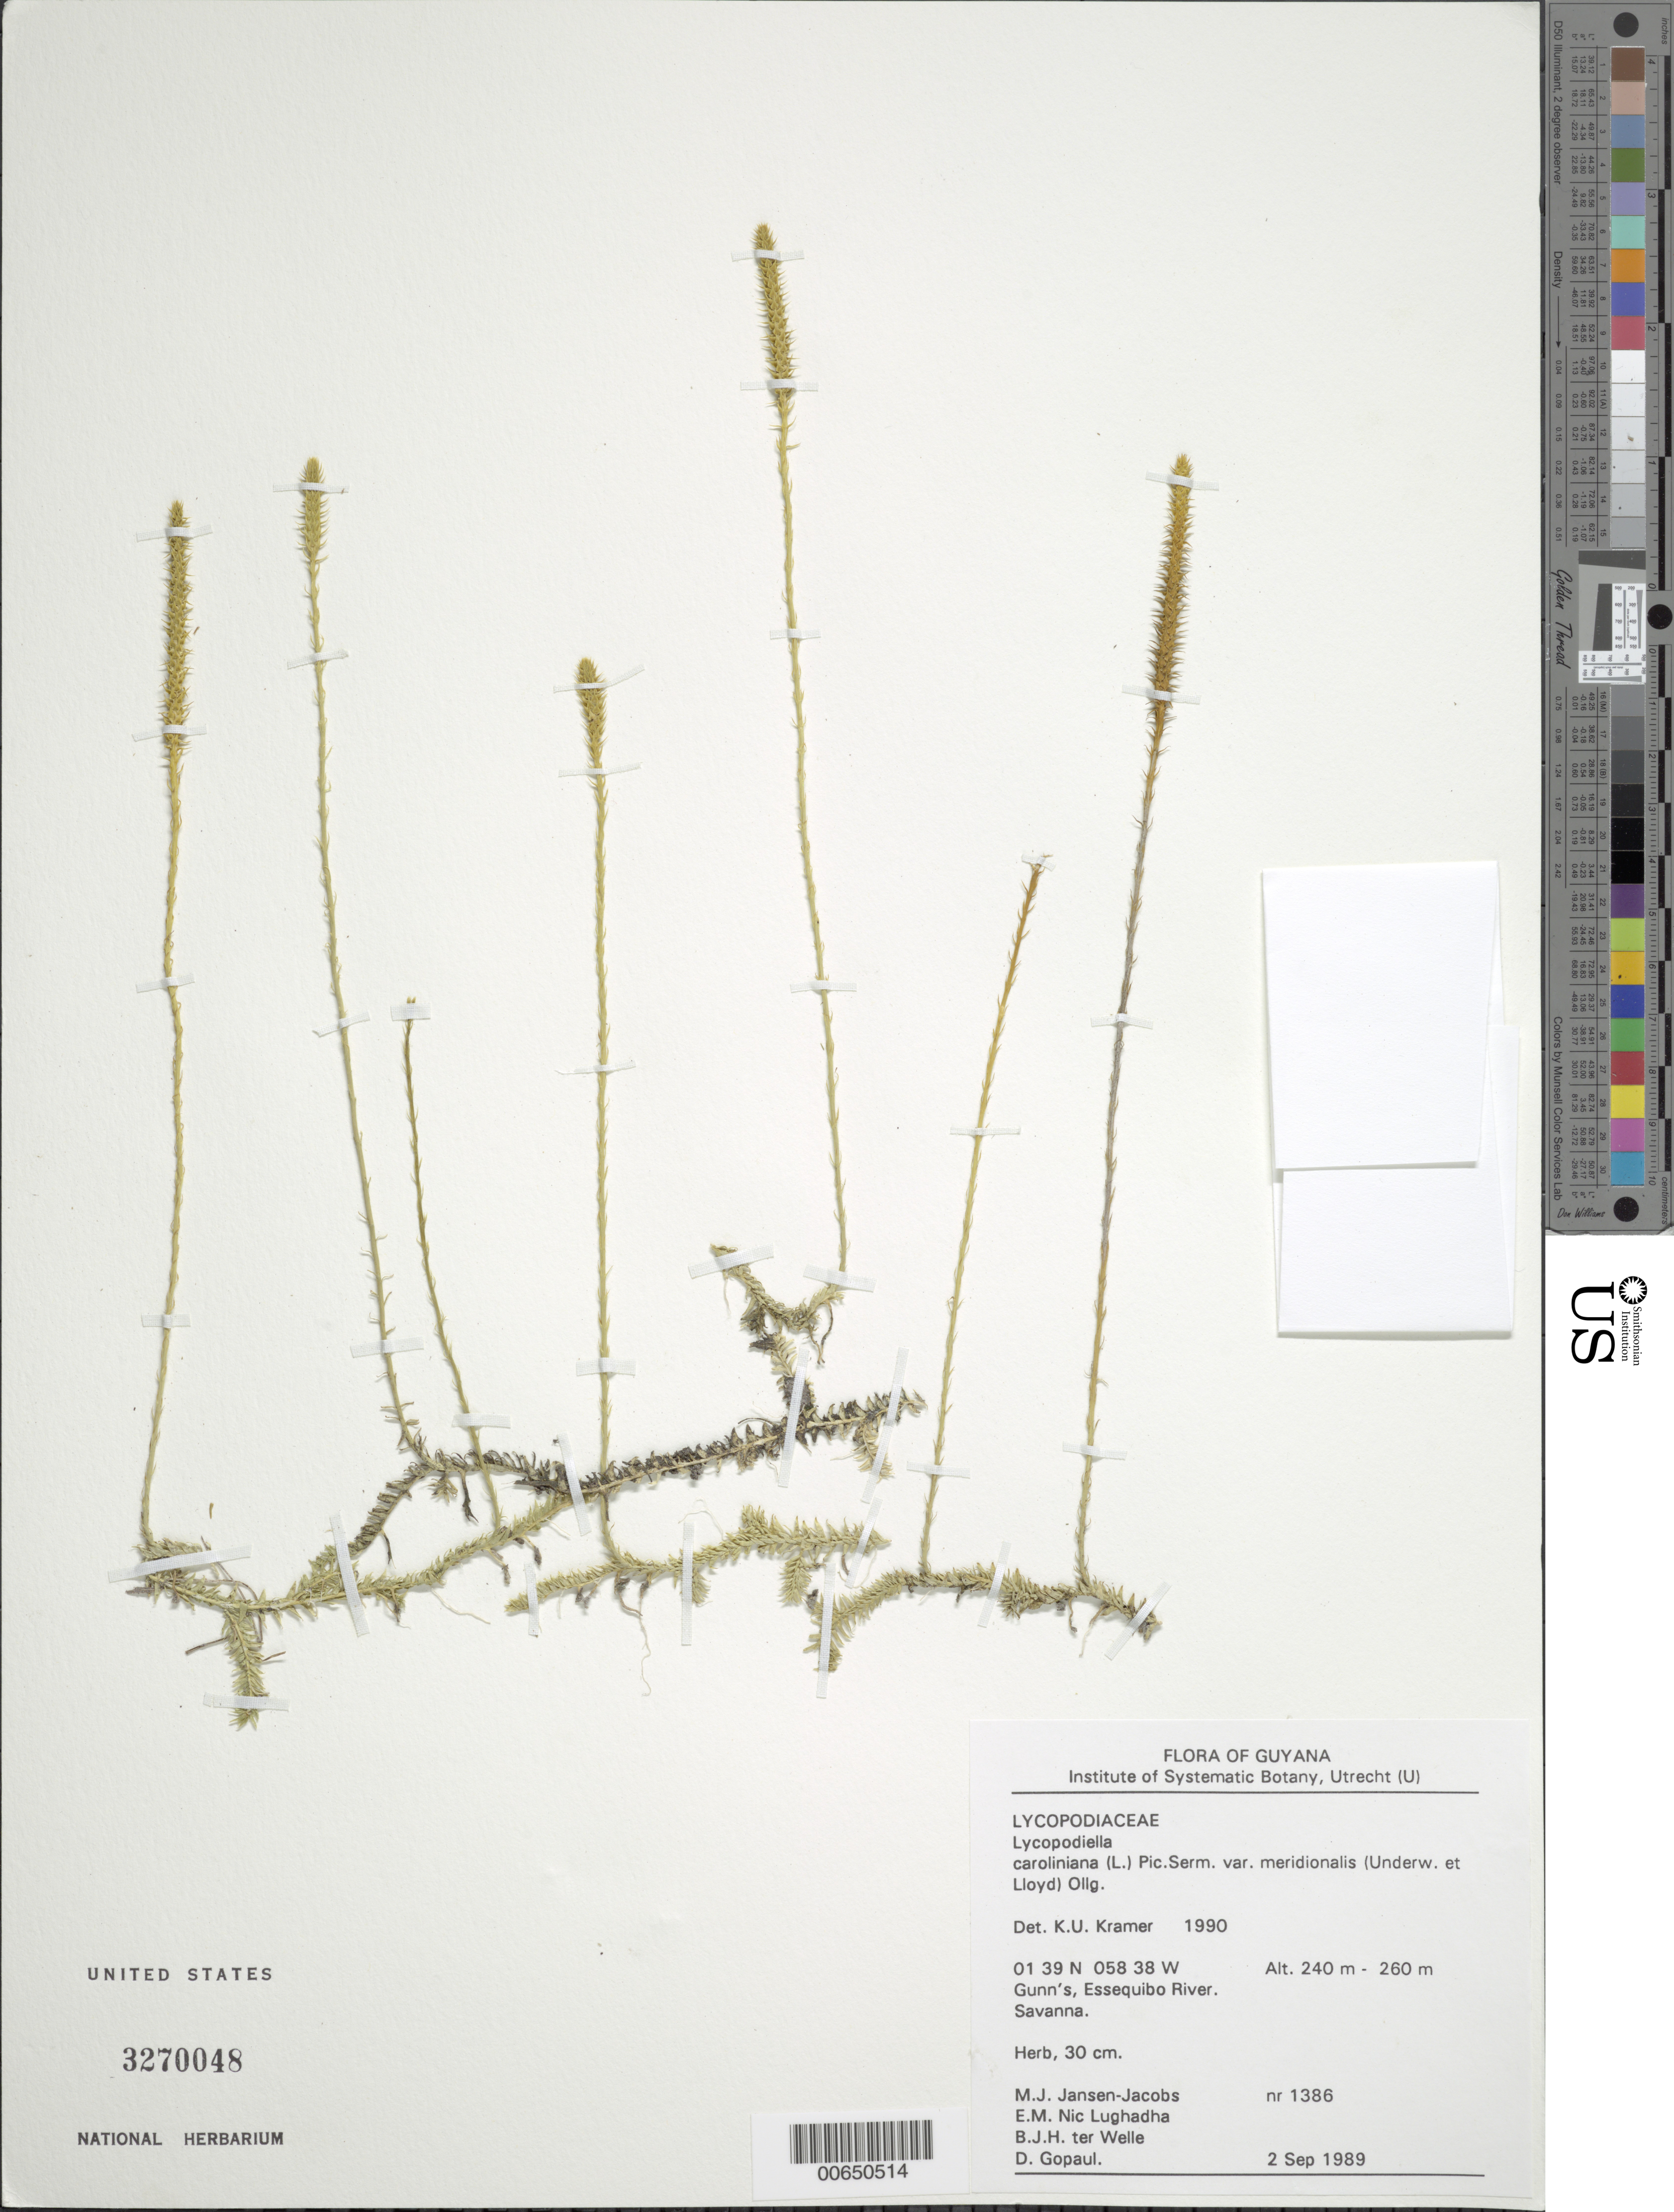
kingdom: Plantae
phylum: Tracheophyta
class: Lycopodiopsida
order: Lycopodiales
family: Lycopodiaceae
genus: Pseudolycopodiella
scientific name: Pseudolycopodiella paradoxa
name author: (Mart.) Holub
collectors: M. J. Jansen-Jacobs, E. Nic Lughadha, B. Welle & D. Gopaul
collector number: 1386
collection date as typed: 2-Sep-89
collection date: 1989-09-02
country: Guyana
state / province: U. Takutu-U. Essequibo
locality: Gunn's, Essequibo River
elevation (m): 240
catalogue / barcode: US 3270048